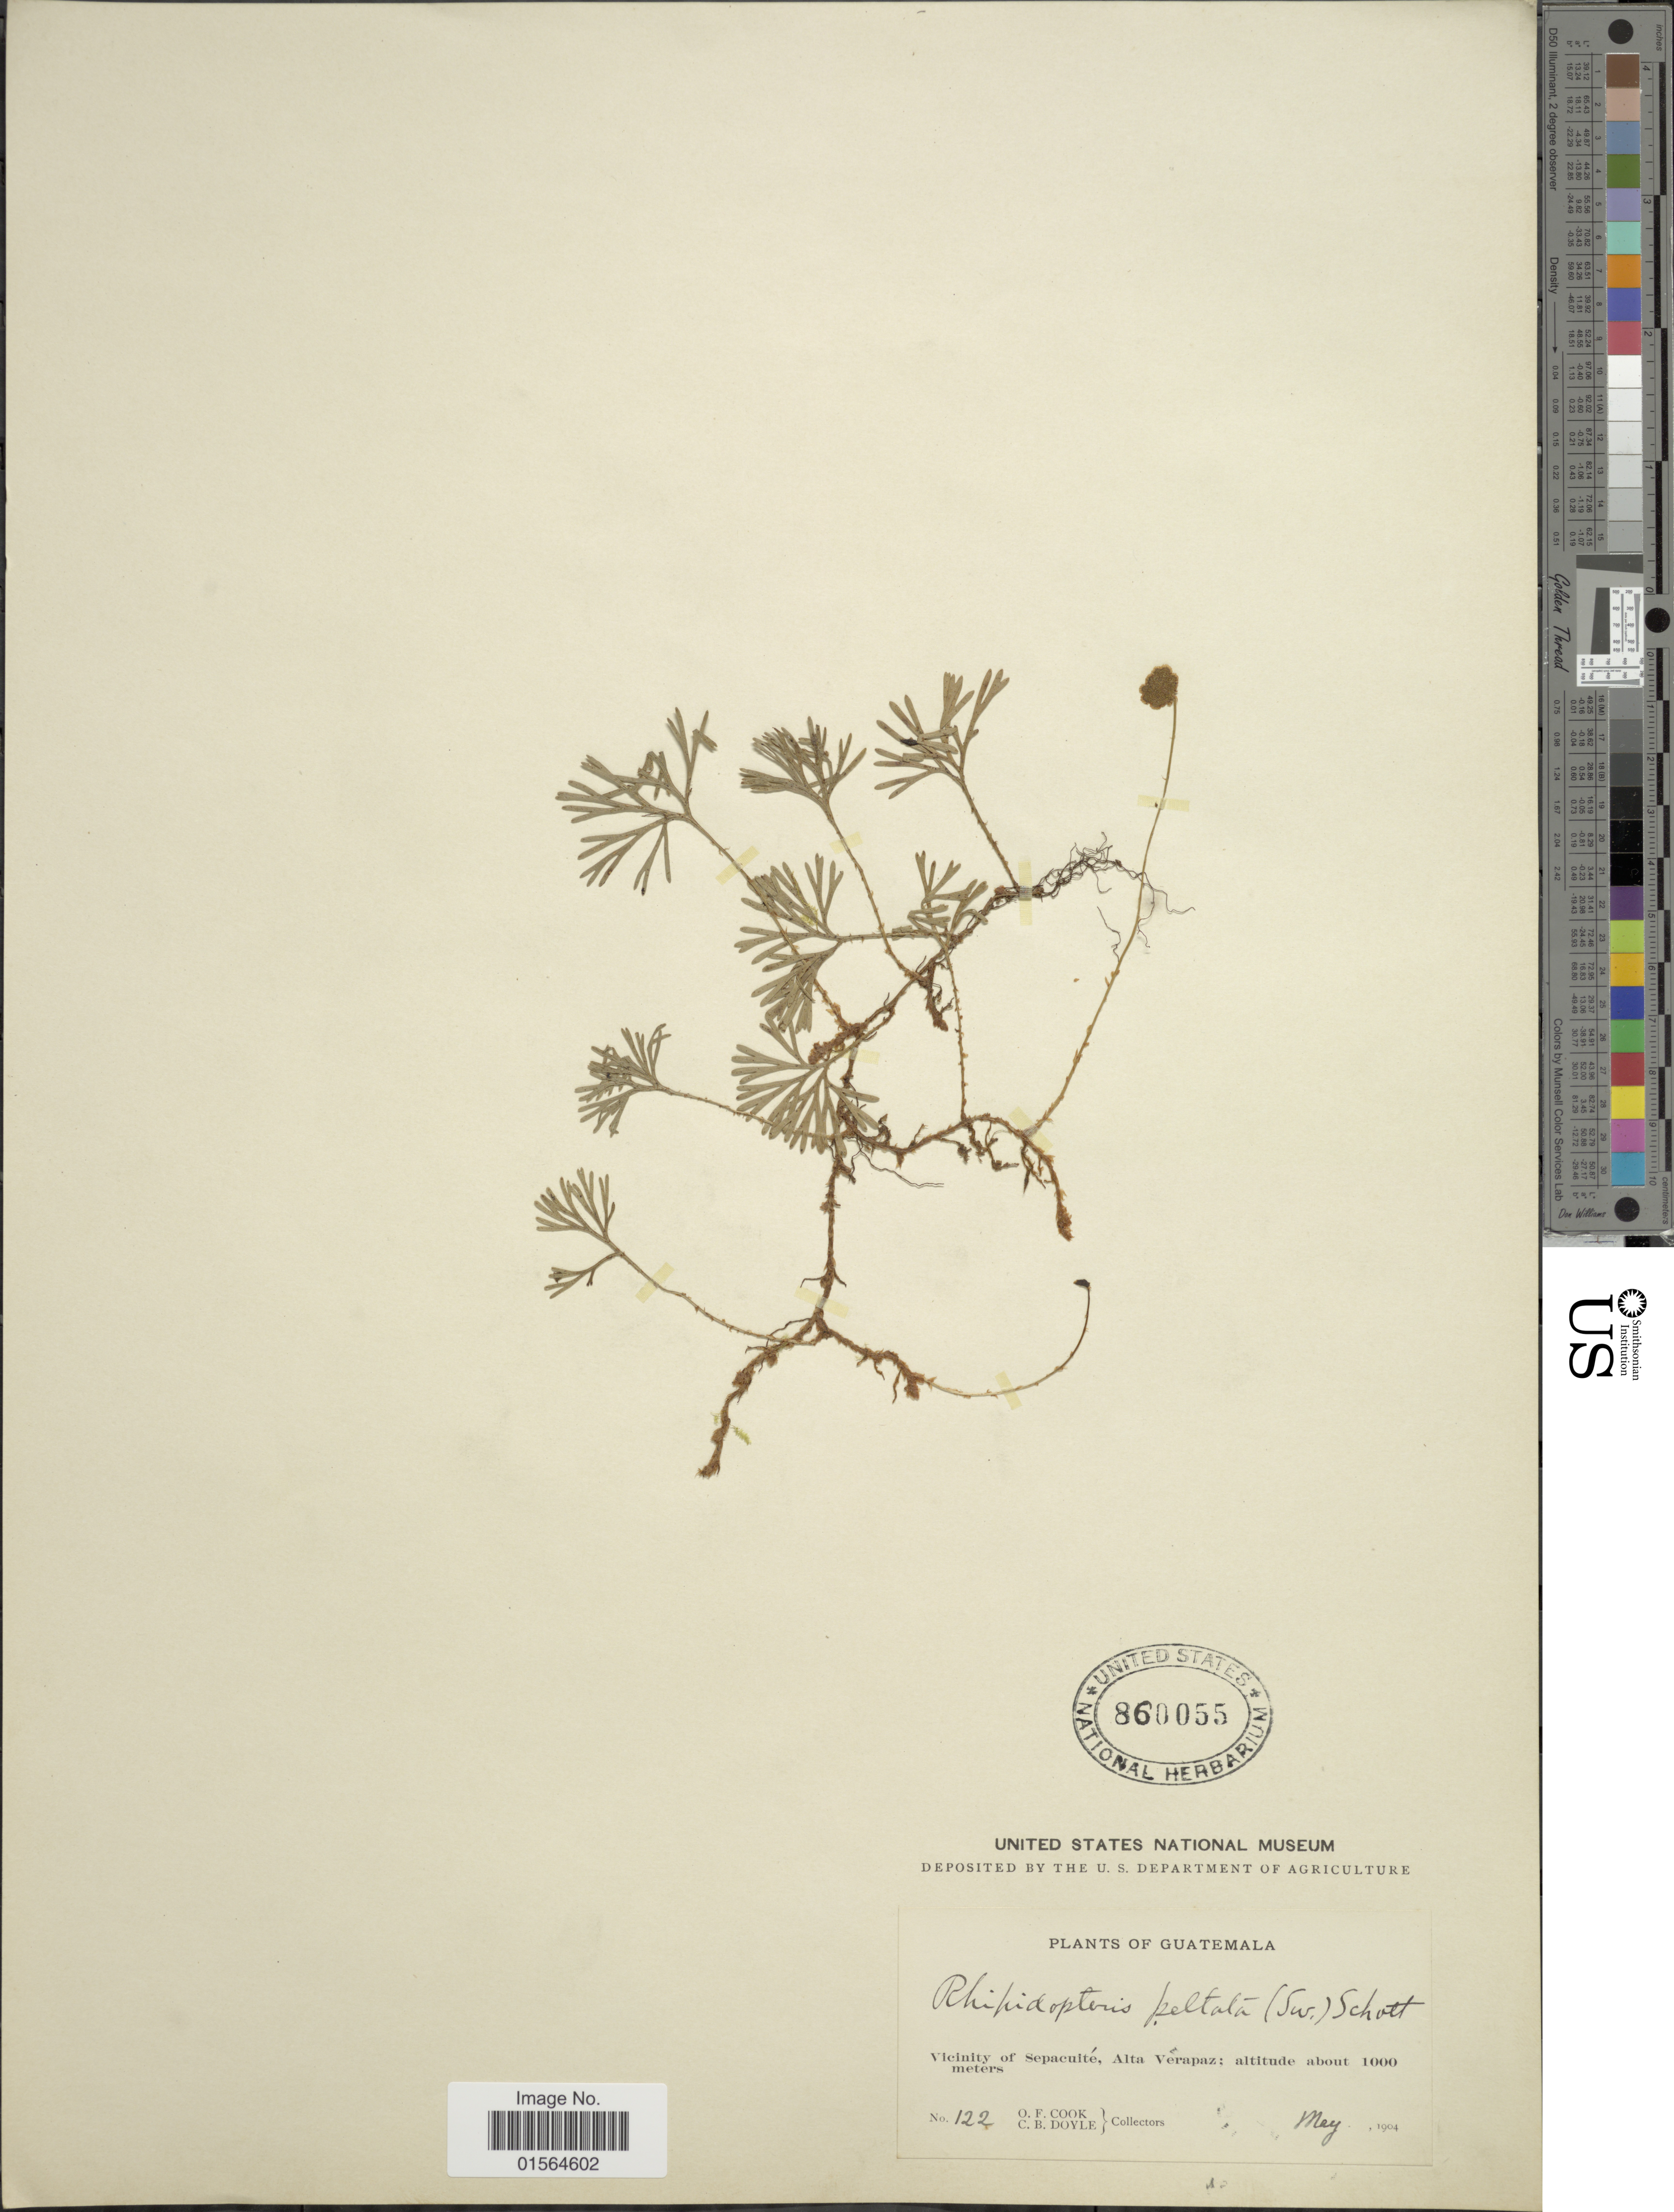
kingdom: Plantae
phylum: Tracheophyta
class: Polypodiopsida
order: Polypodiales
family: Dryopteridaceae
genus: Elaphoglossum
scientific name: Elaphoglossum peltatum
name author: (Sw.) Urb.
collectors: O. F. Cook & C. Doyle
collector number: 122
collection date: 1904-05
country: Guatemala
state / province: Alta Verapaz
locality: Vicinity of Sepacuite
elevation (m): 1000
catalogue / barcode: US 860055